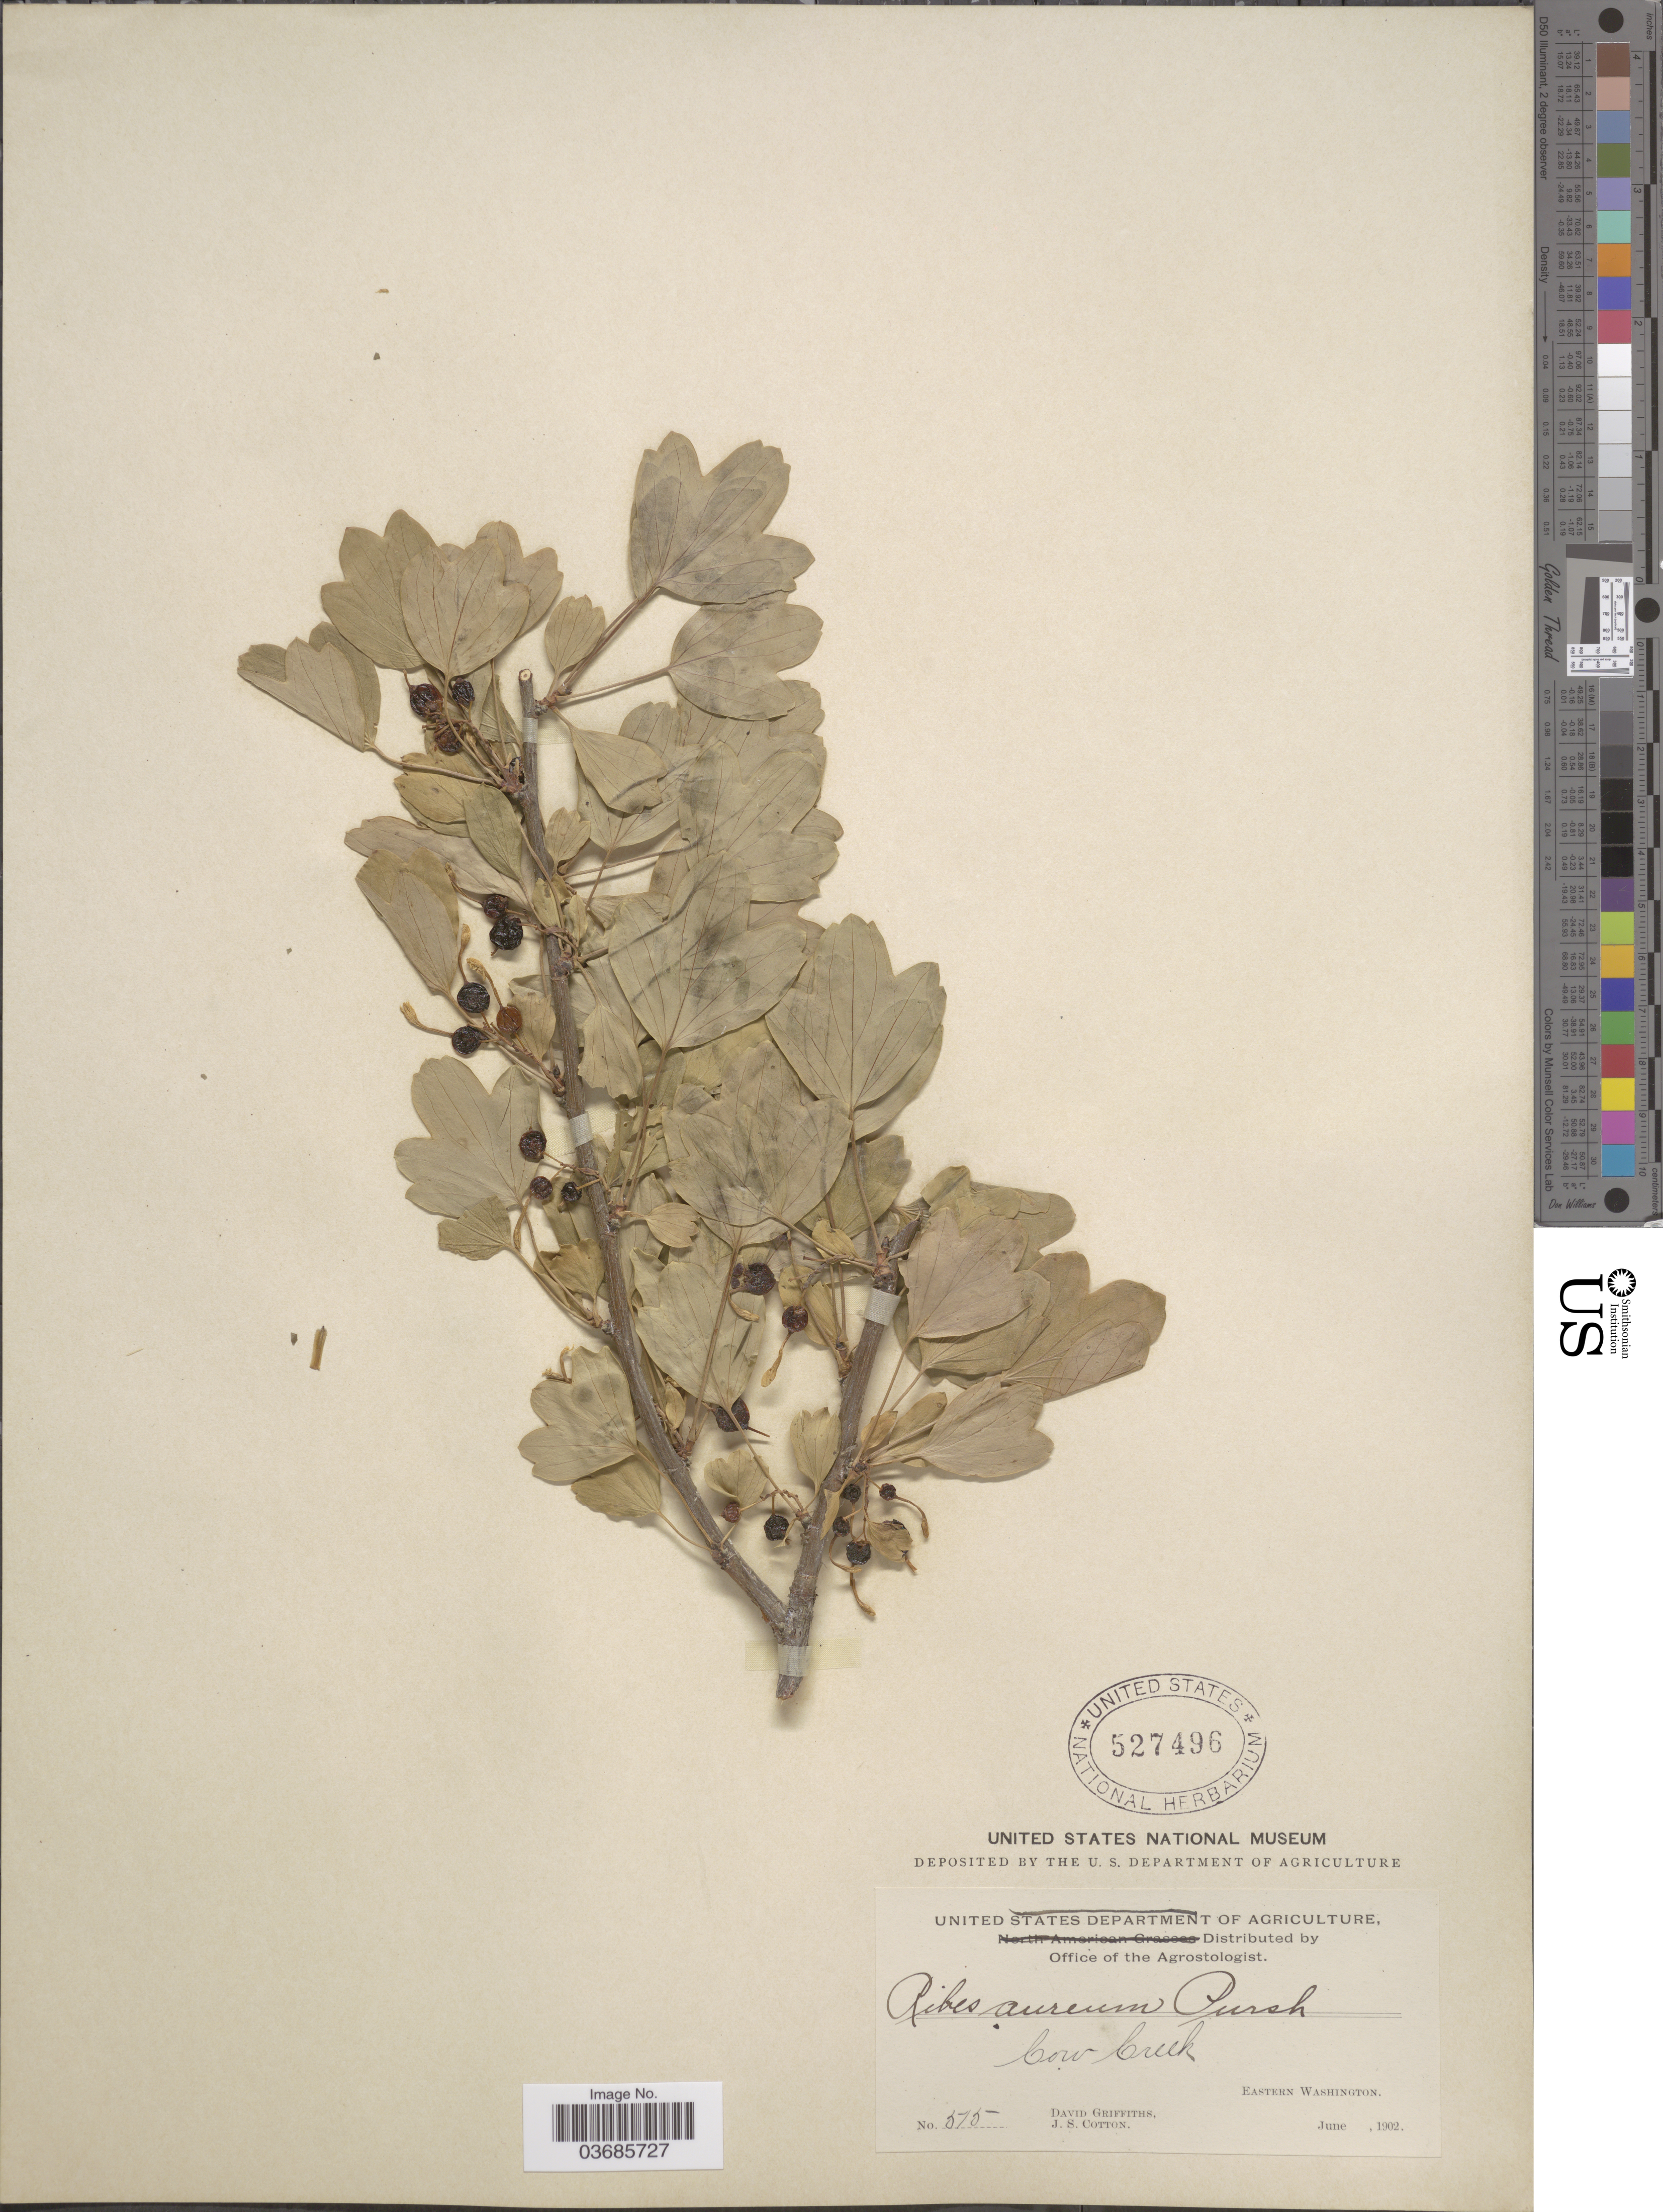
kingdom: Plantae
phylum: Tracheophyta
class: Magnoliopsida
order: Saxifragales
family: Grossulariaceae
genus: Ribes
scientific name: Ribes aureum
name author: Pursh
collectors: D. Griffiths & J. S. Cotton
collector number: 575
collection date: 1902-06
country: United States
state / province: Washington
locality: Cow Creek. Eastern Washington.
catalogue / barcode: US 527496